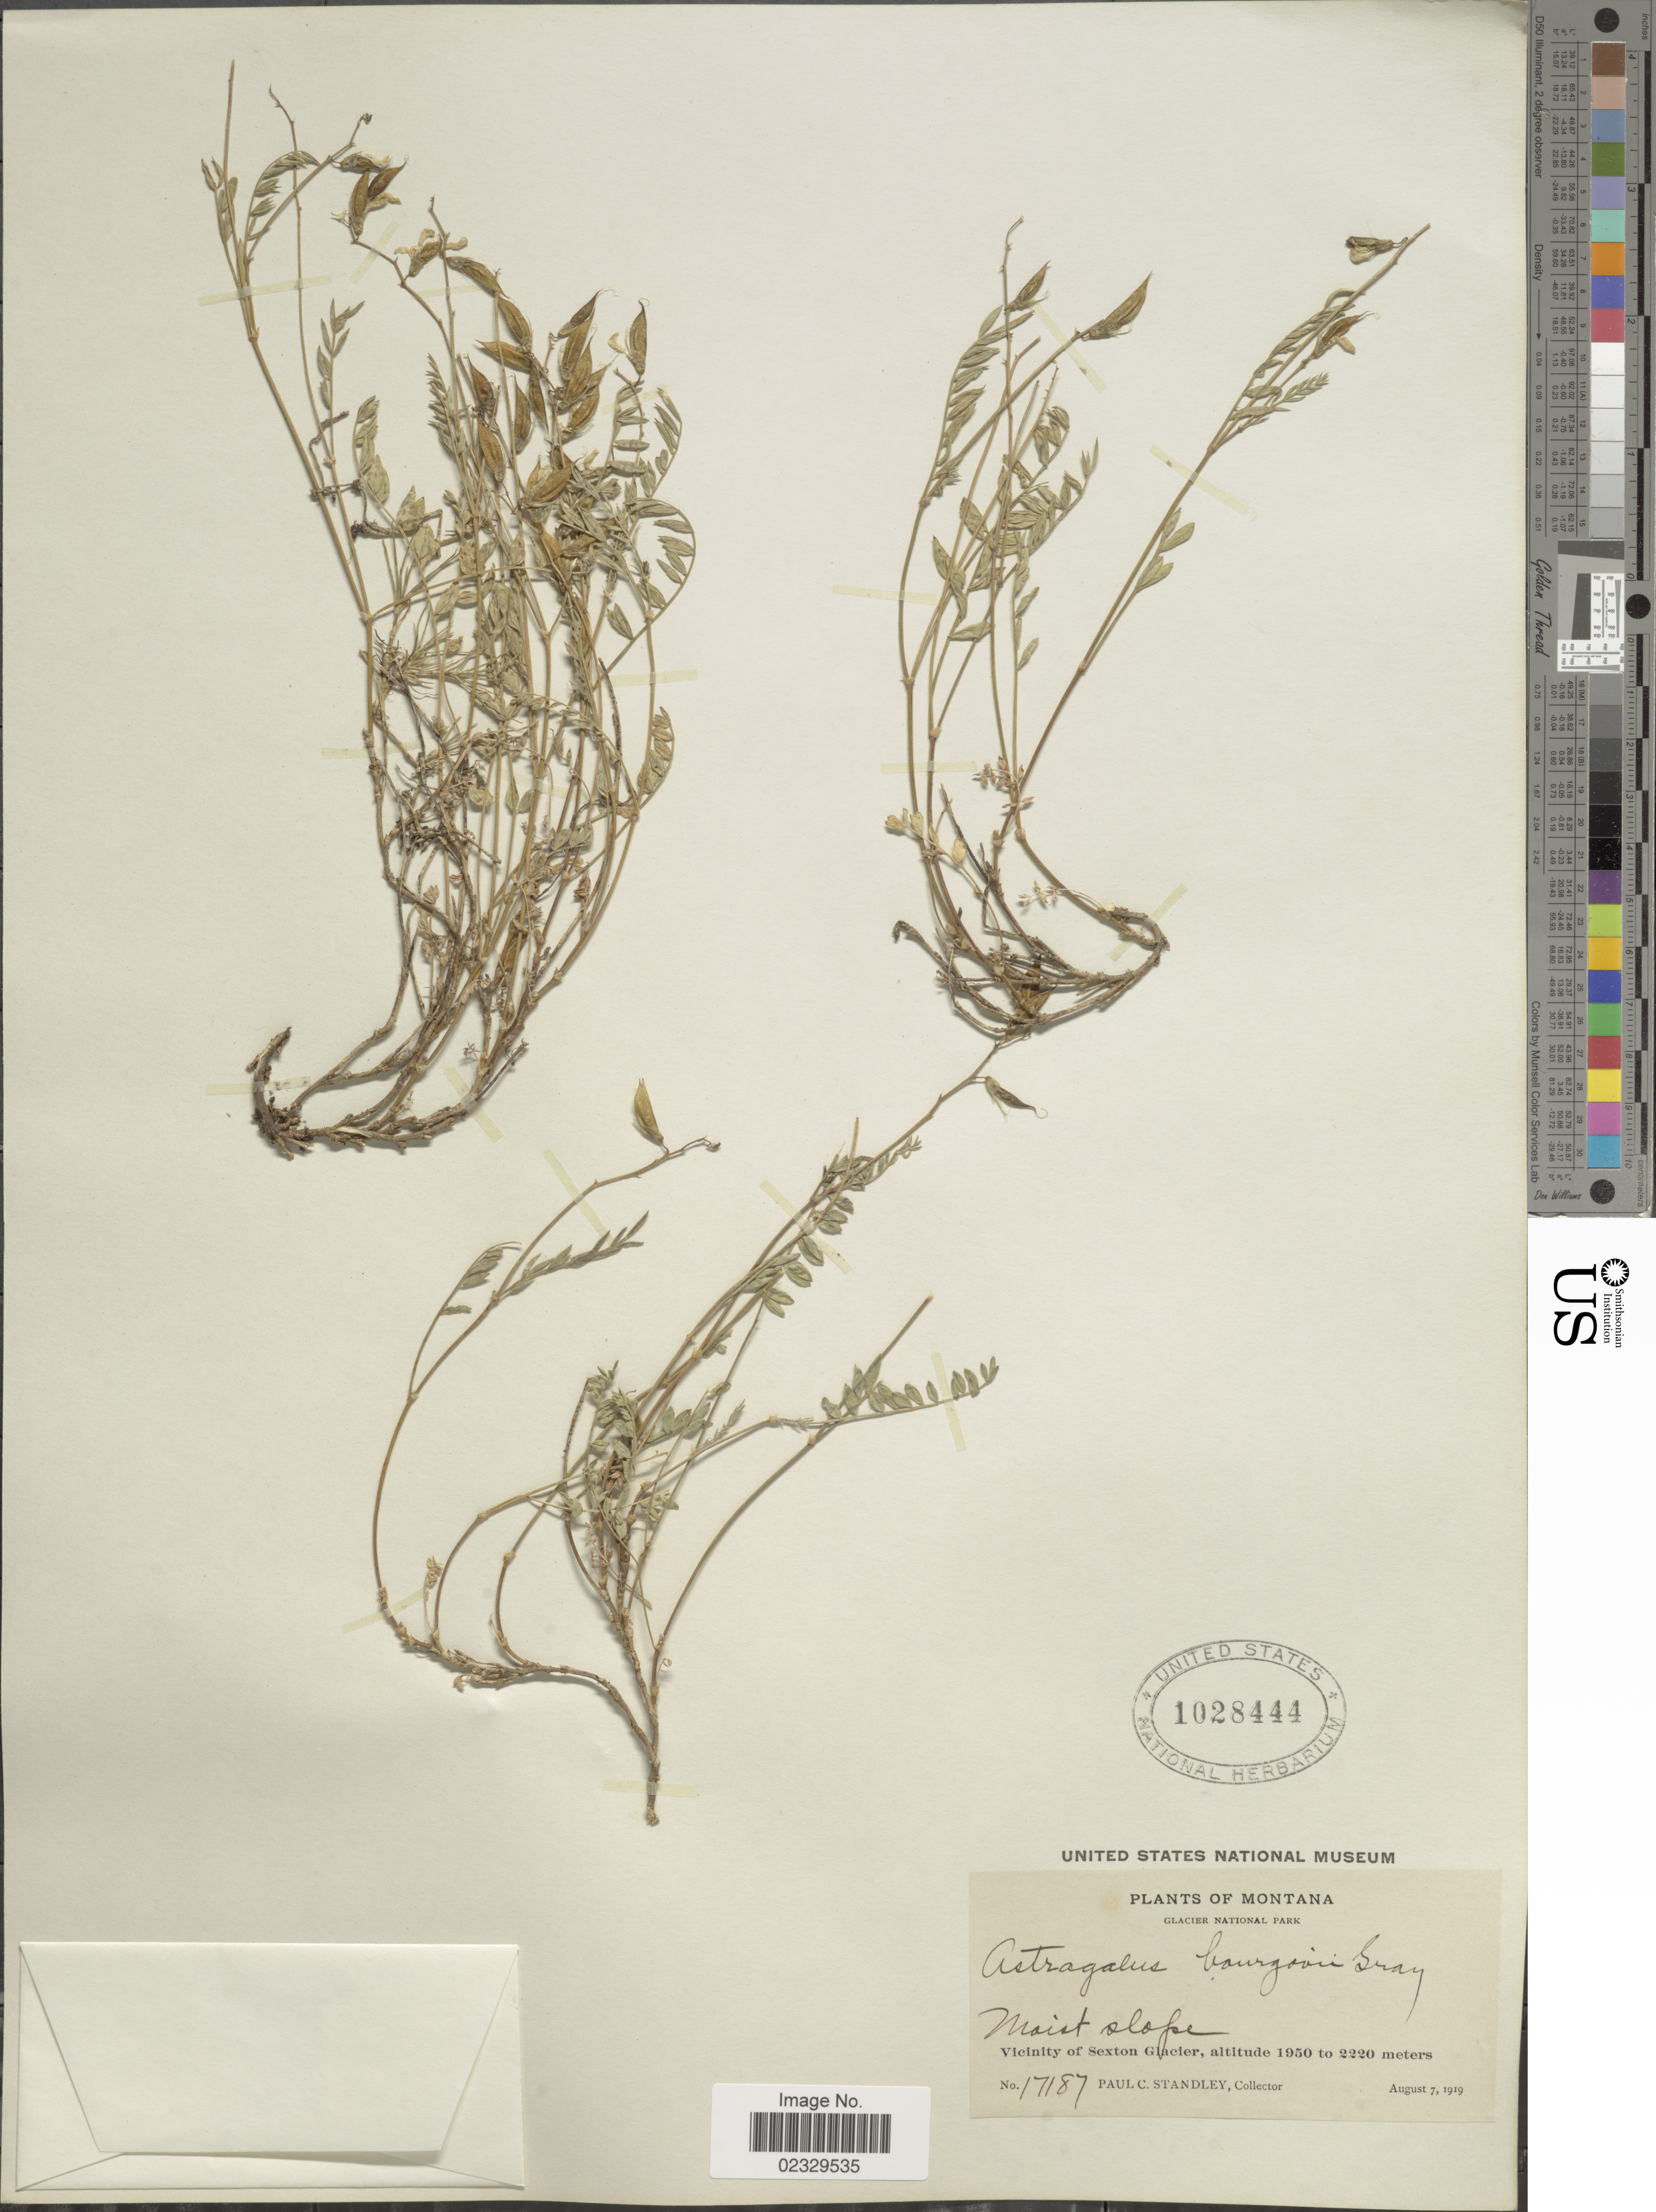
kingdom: Plantae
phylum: Tracheophyta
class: Magnoliopsida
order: Fabales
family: Fabaceae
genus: Astragalus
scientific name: Astragalus bourgovii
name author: A. Gray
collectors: P. C. Standley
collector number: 17187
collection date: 1919-08-07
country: United States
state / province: Montana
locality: Glacier National Park. Vicinity of Sexton Glacier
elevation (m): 1950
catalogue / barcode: US 1028444